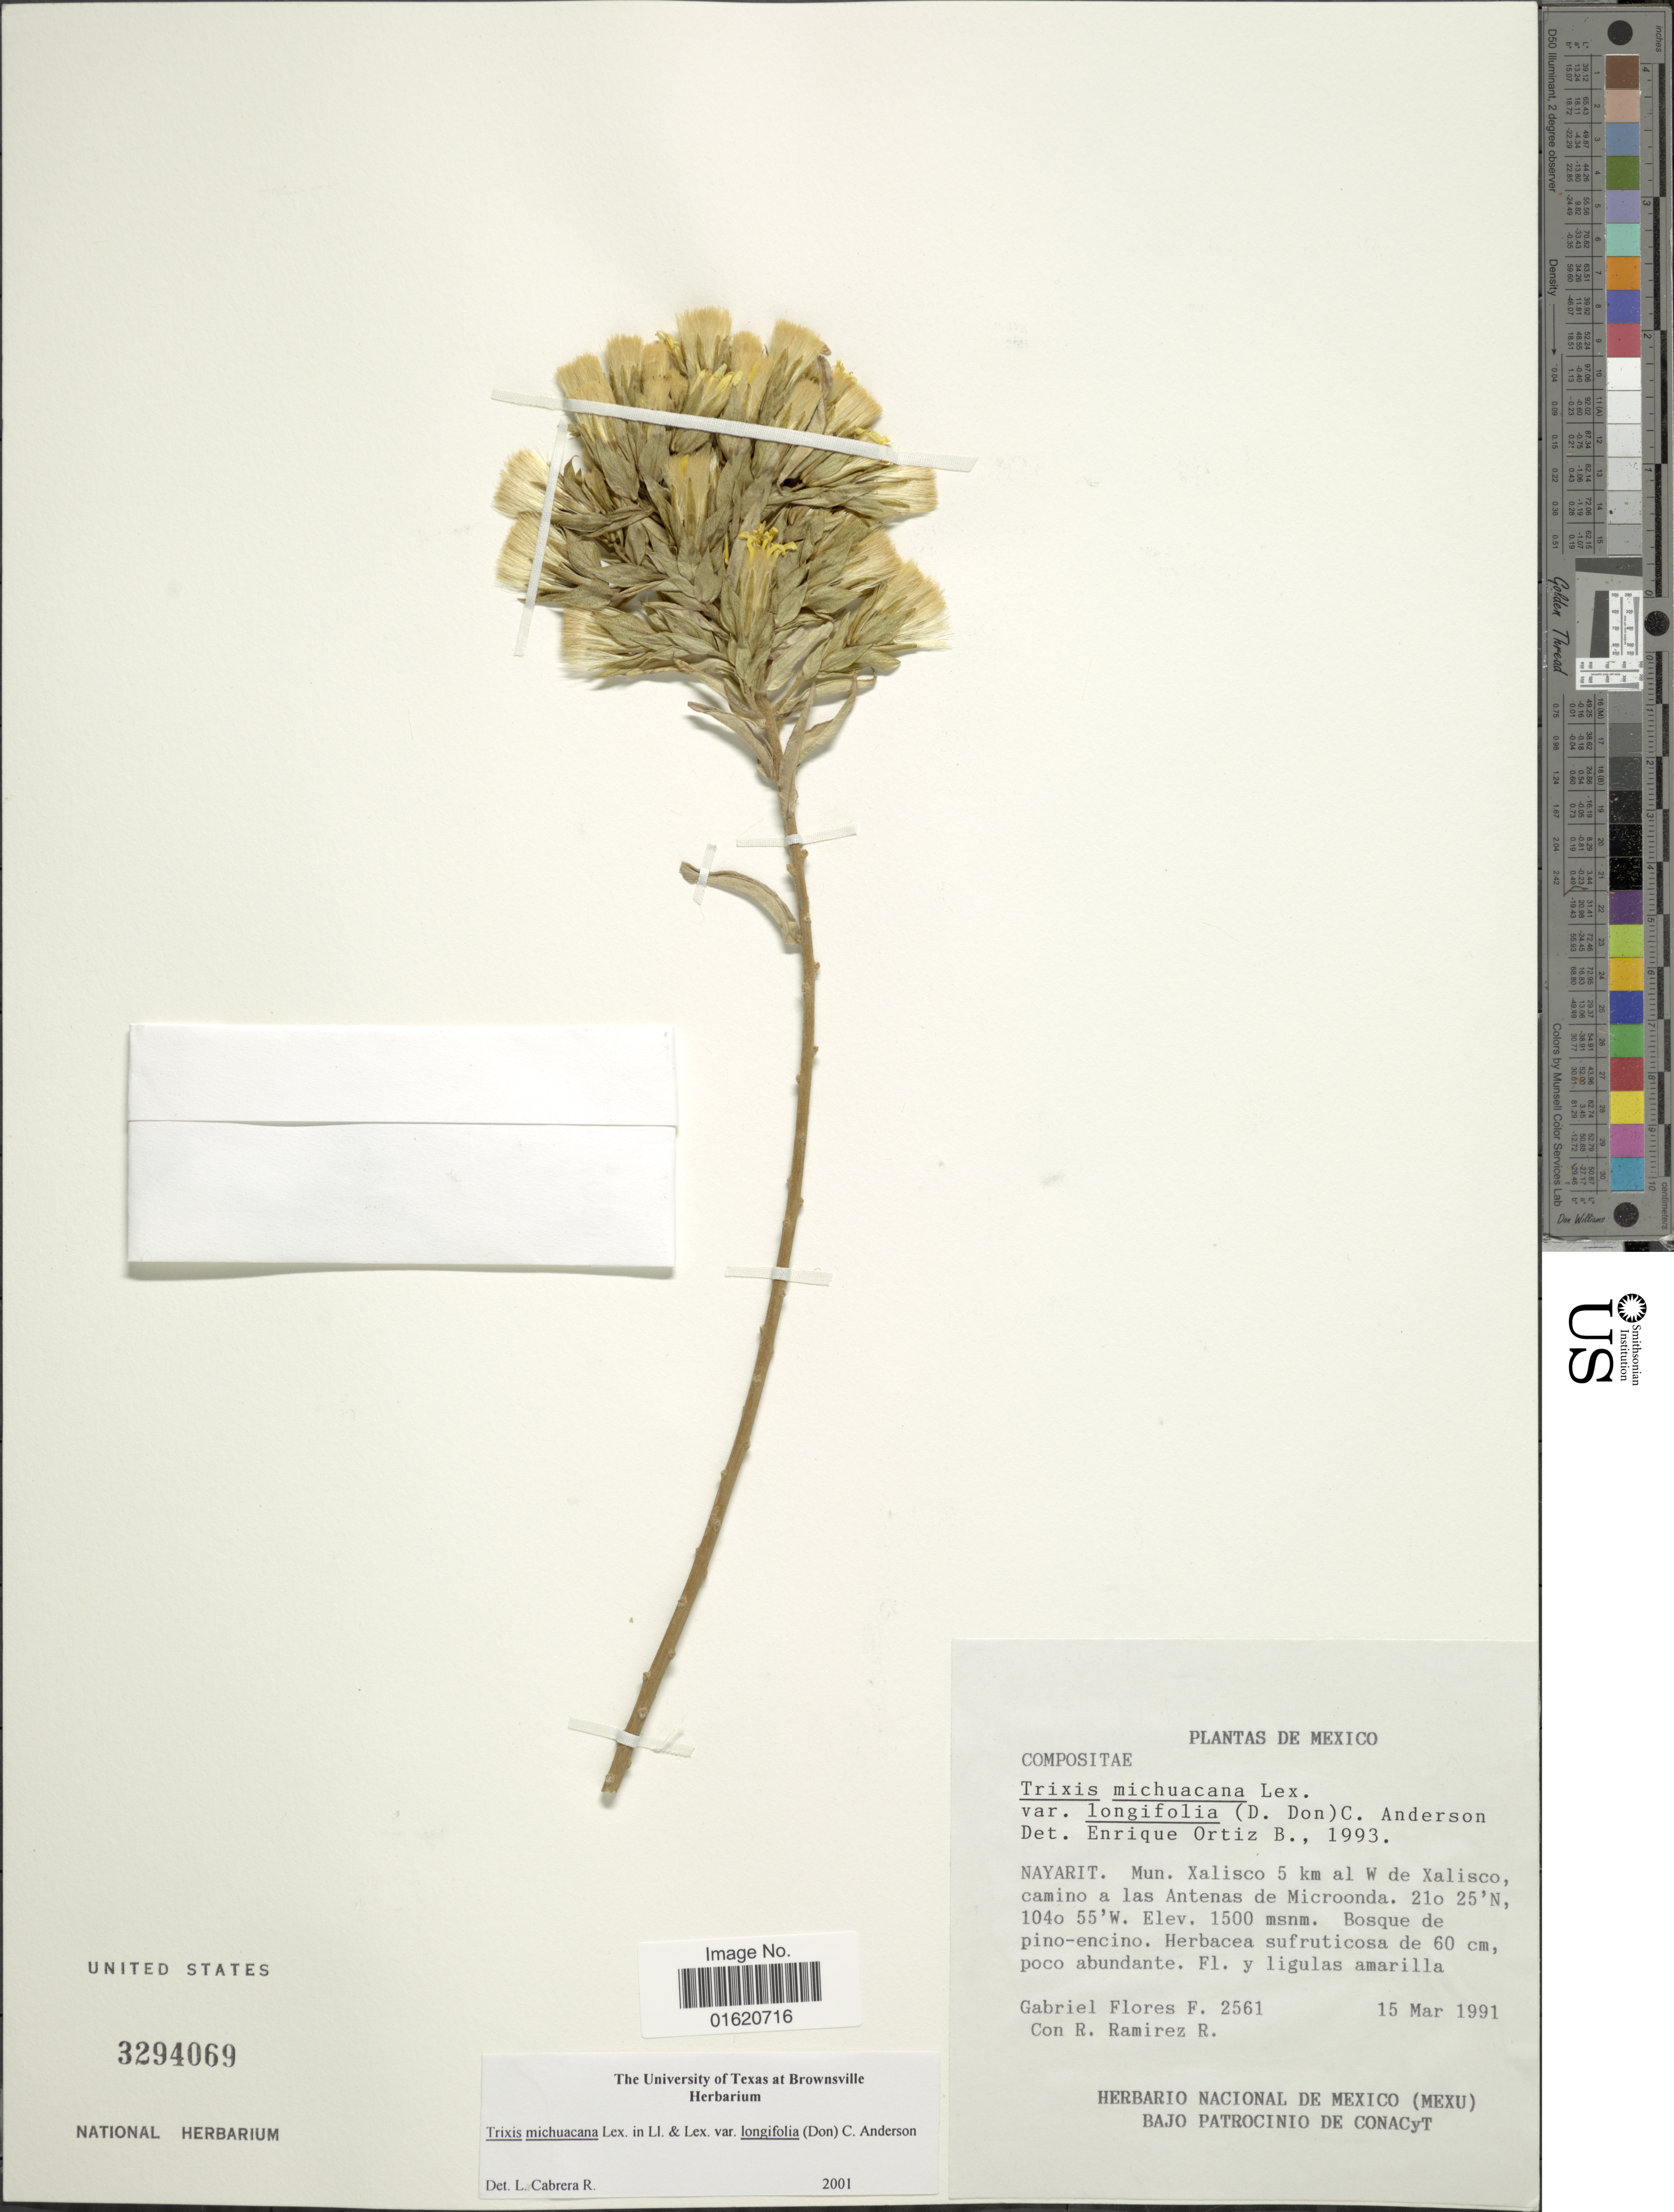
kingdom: Plantae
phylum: Tracheophyta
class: Magnoliopsida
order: Asterales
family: Asteraceae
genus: Trixis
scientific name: Trixis michuacana var. longifolia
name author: (D. Don) C.E. Anderson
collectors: G. Flores F. & C. Ramirez R.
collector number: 2561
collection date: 1991-03-15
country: Mexico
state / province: Nayarit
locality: Mun. Xalisco, camino a las Antenas de Microonda, bosque de pino- encino, Herbaca sufruticosa de 60 cm, poco abundante, Fl. y ligulas amarilla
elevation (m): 1500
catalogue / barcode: US 3294069